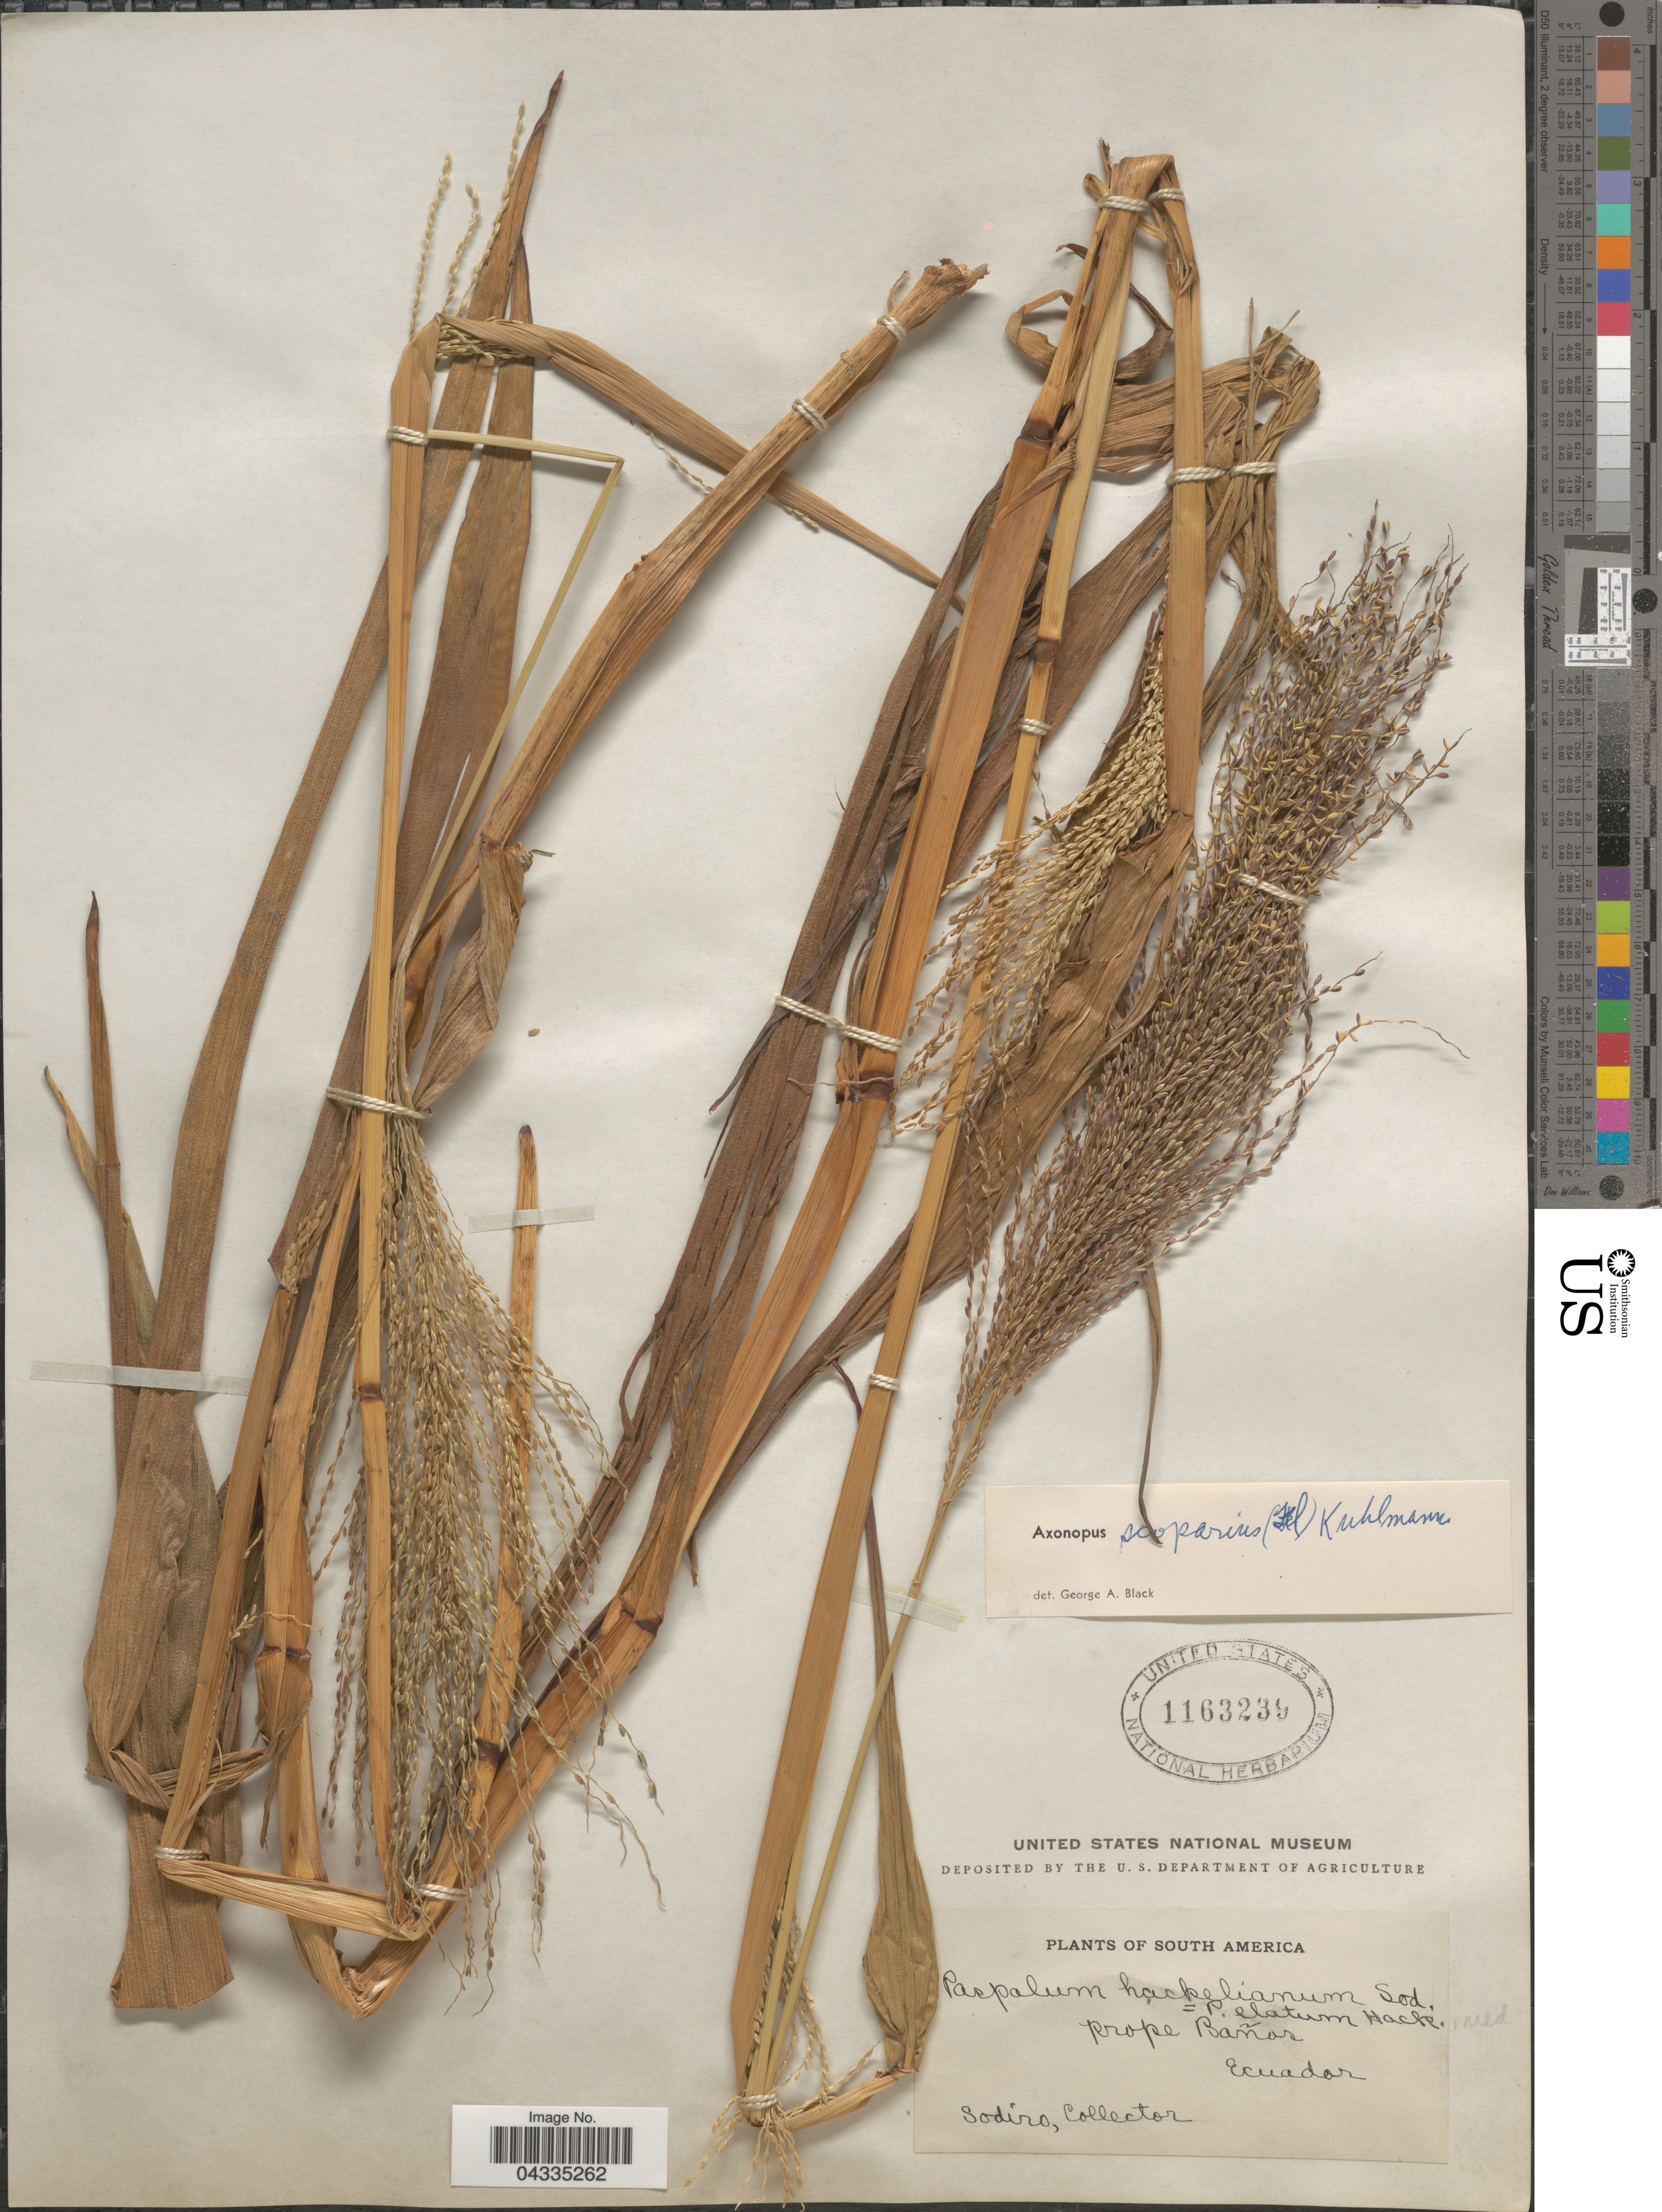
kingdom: Plantae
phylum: Tracheophyta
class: Liliopsida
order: Poales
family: Poaceae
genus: Axonopus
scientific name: Axonopus scoparius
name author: (Flüggé) Kuhlm.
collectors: Sodiro, --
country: Ecuador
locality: Prope Baños.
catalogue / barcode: US 1163239